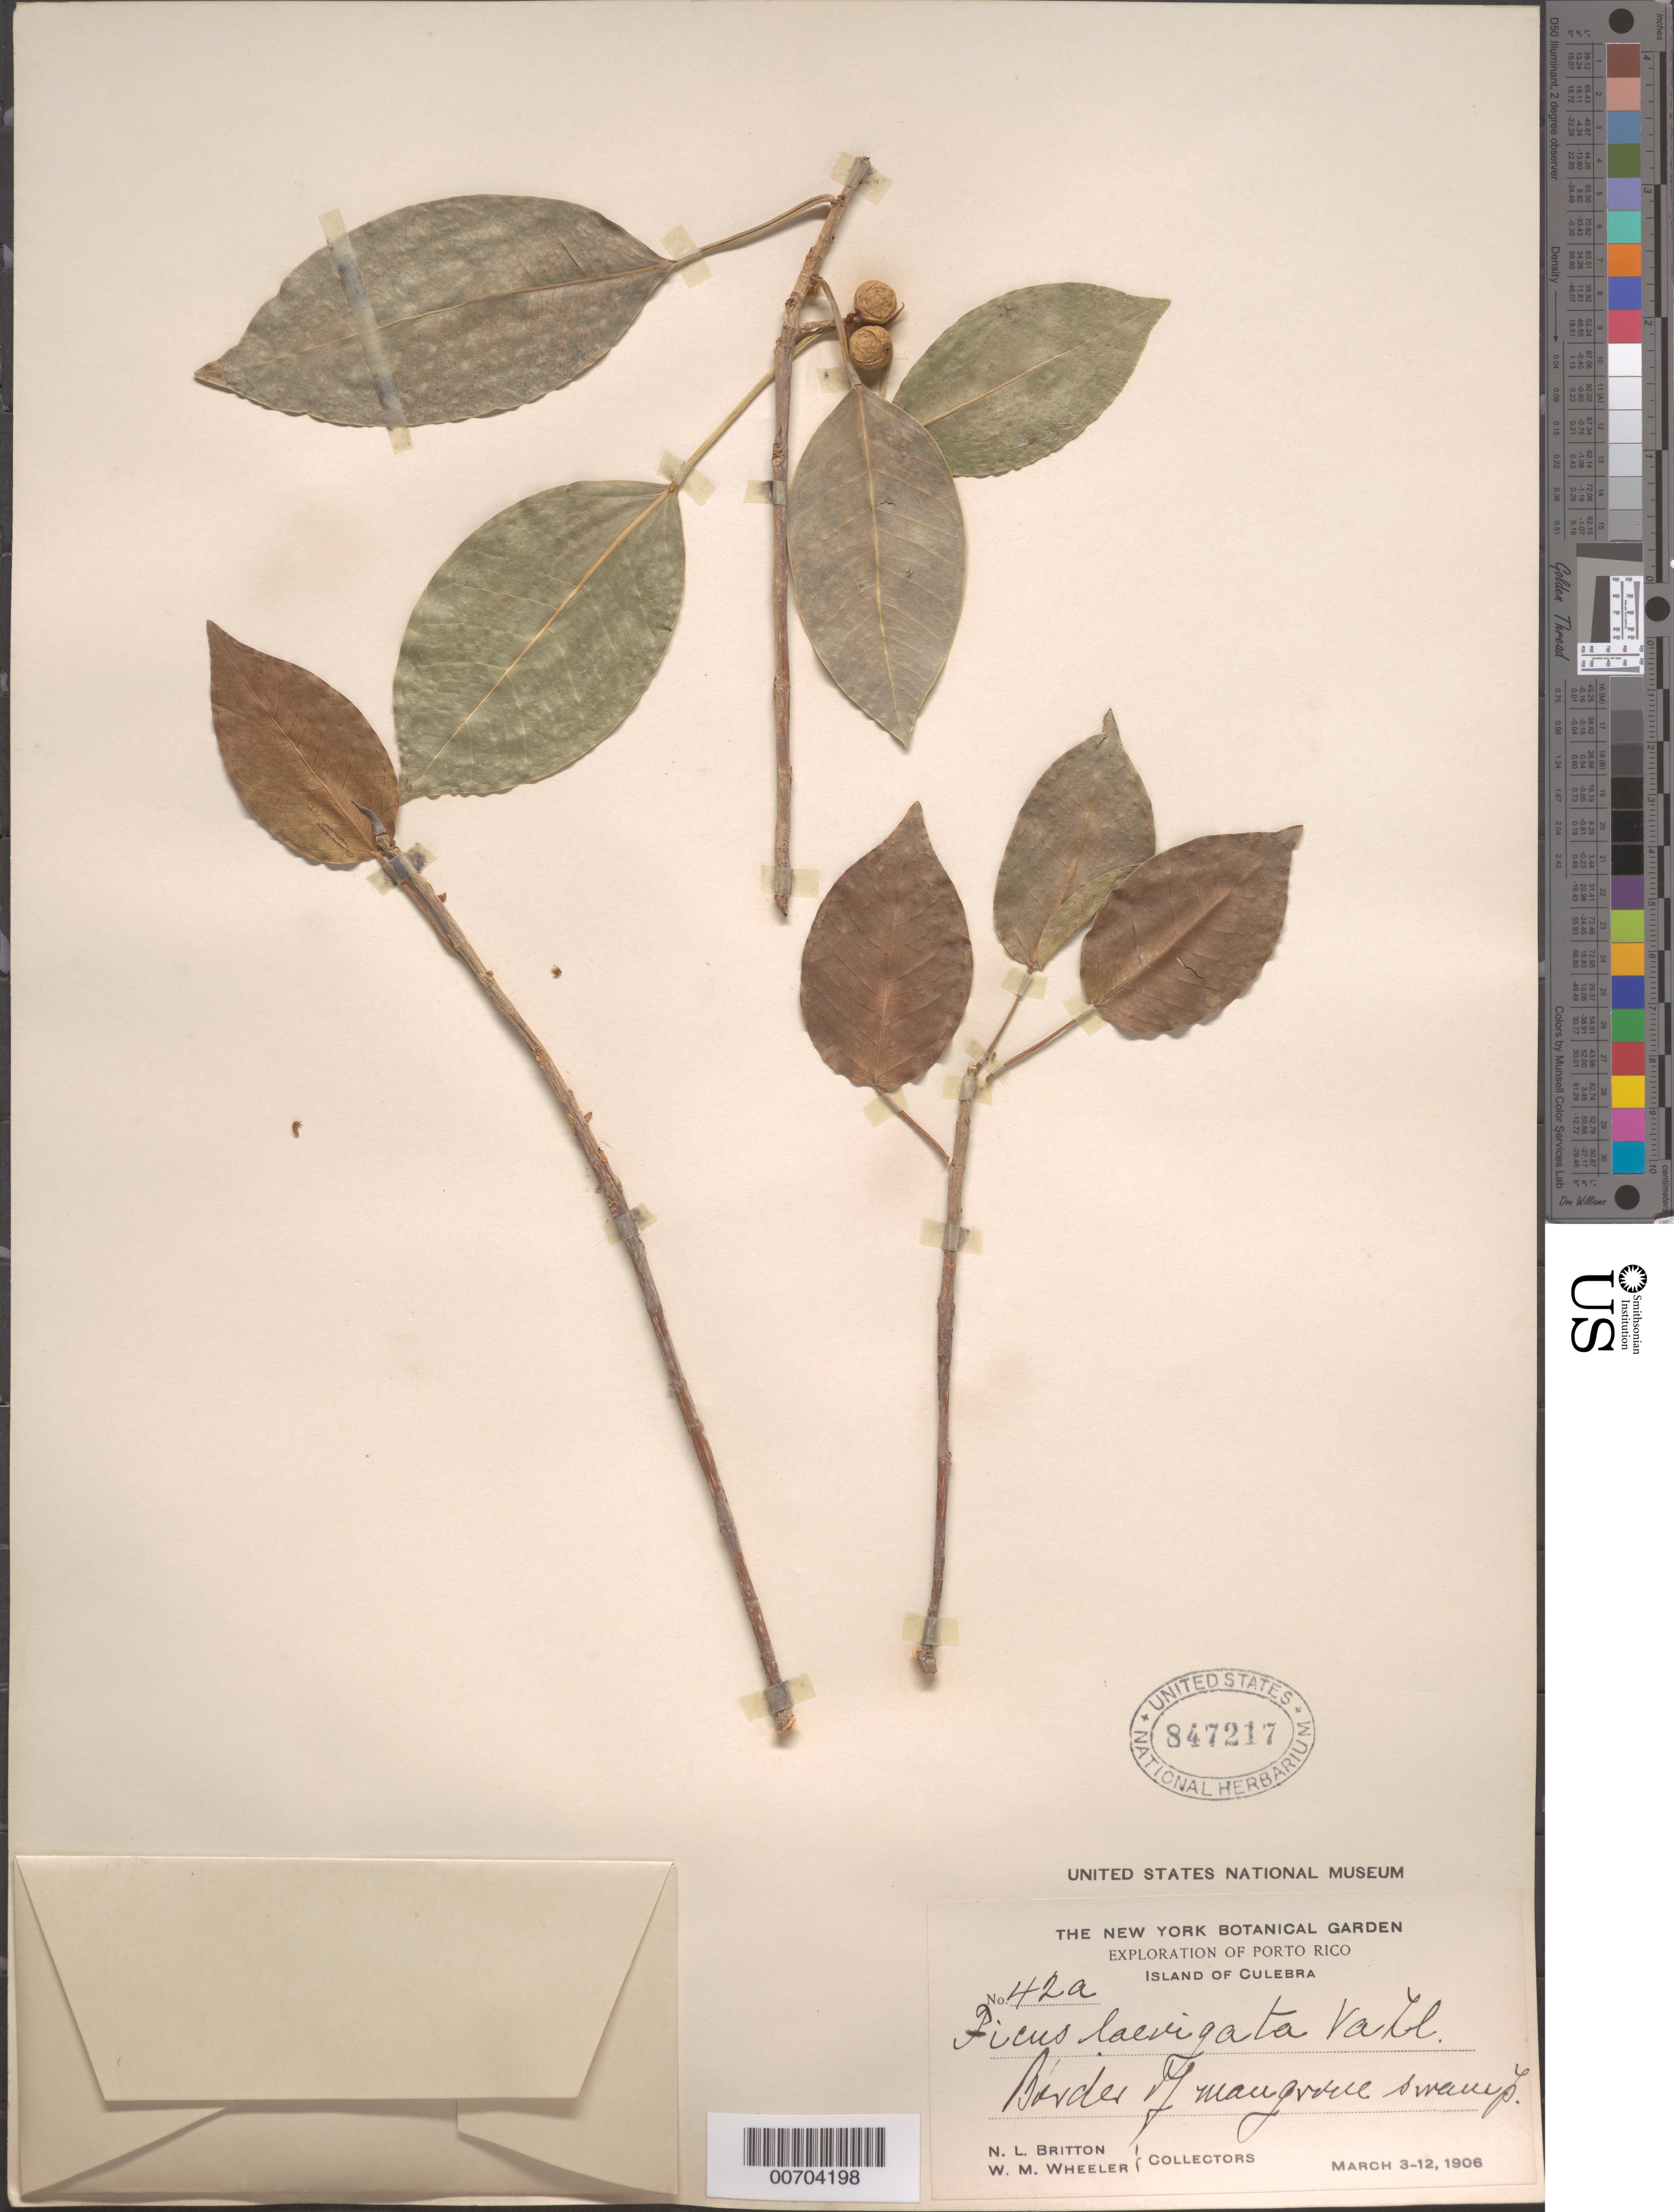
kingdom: Plantae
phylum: Tracheophyta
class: Magnoliopsida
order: Rosales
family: Moraceae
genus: Ficus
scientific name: Ficus laevigata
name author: Vahl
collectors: N. Britton & W. Wheeler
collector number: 42 a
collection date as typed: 03 Mar 1906 to 12 Mar 1906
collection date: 1906-03-03/1906-03-12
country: Puerto Rico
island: Culebra Island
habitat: Border of mangrove swamp.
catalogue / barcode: US 847217